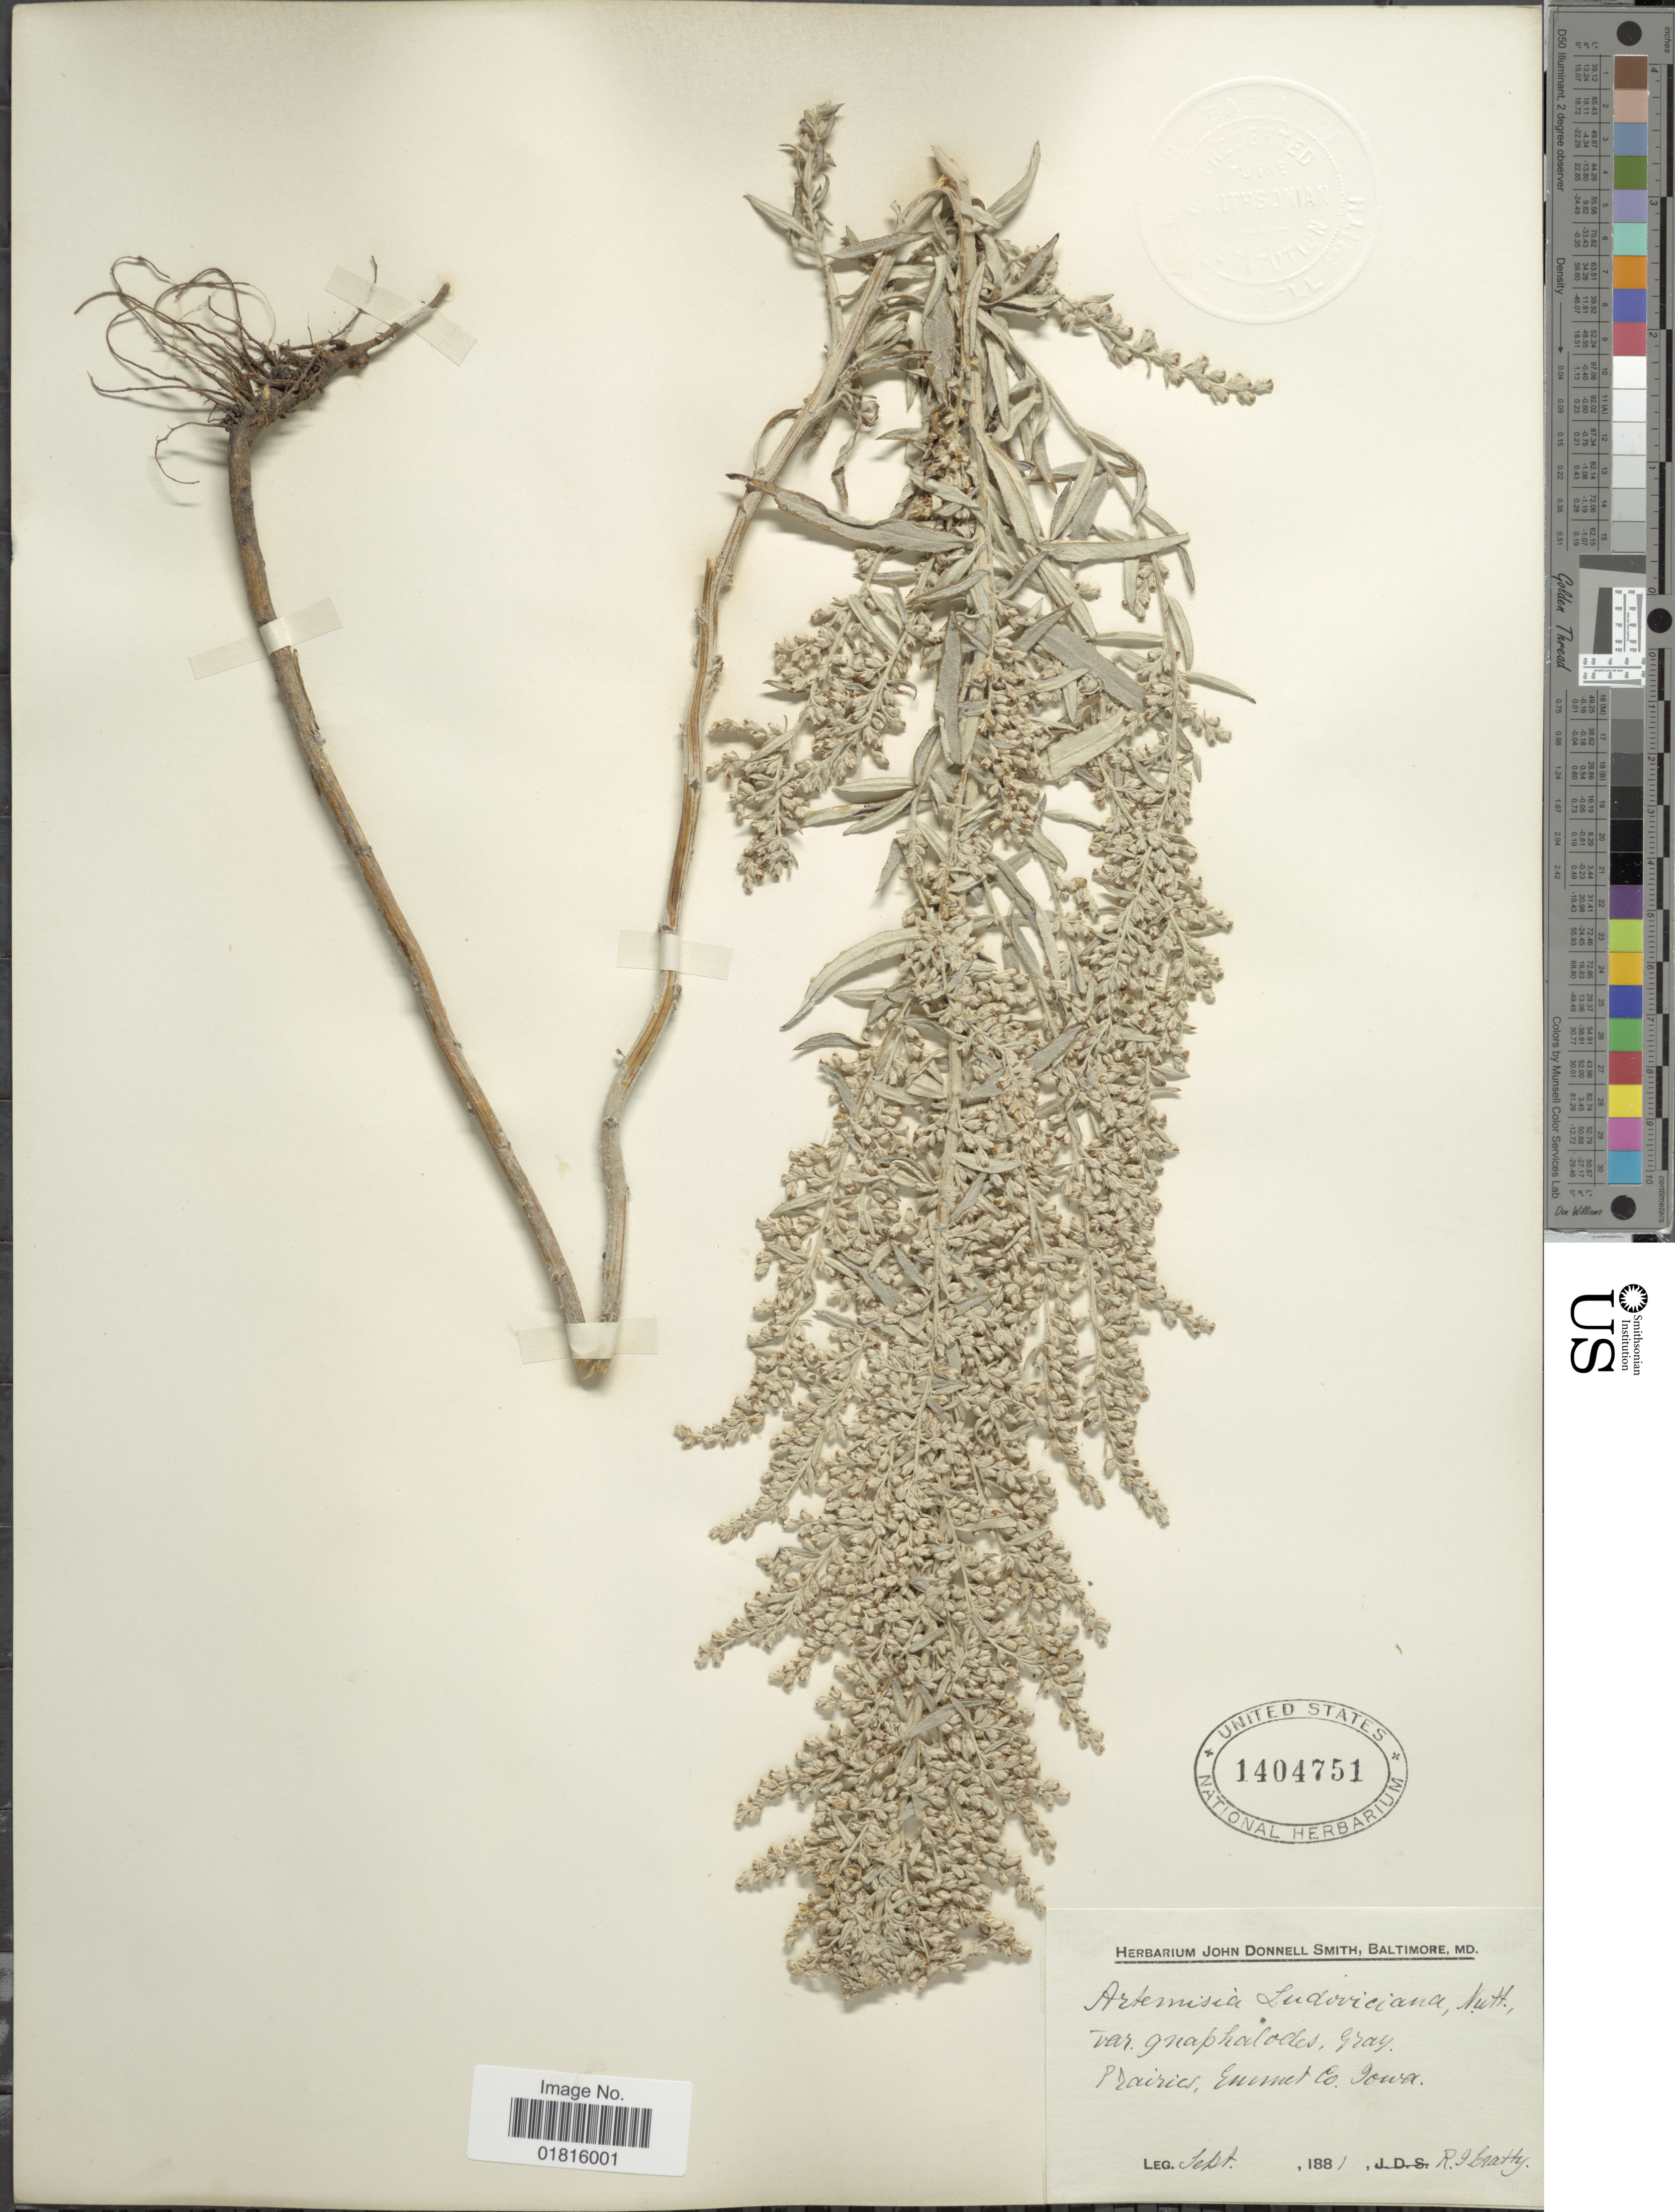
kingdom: Plantae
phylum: Tracheophyta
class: Magnoliopsida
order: Asterales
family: Asteraceae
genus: Artemisia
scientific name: Artemisia ludoviciana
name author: Nutt.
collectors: R. Cratty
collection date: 1881-09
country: United States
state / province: Iowa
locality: Prairies, Emmet co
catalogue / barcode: US 1404751